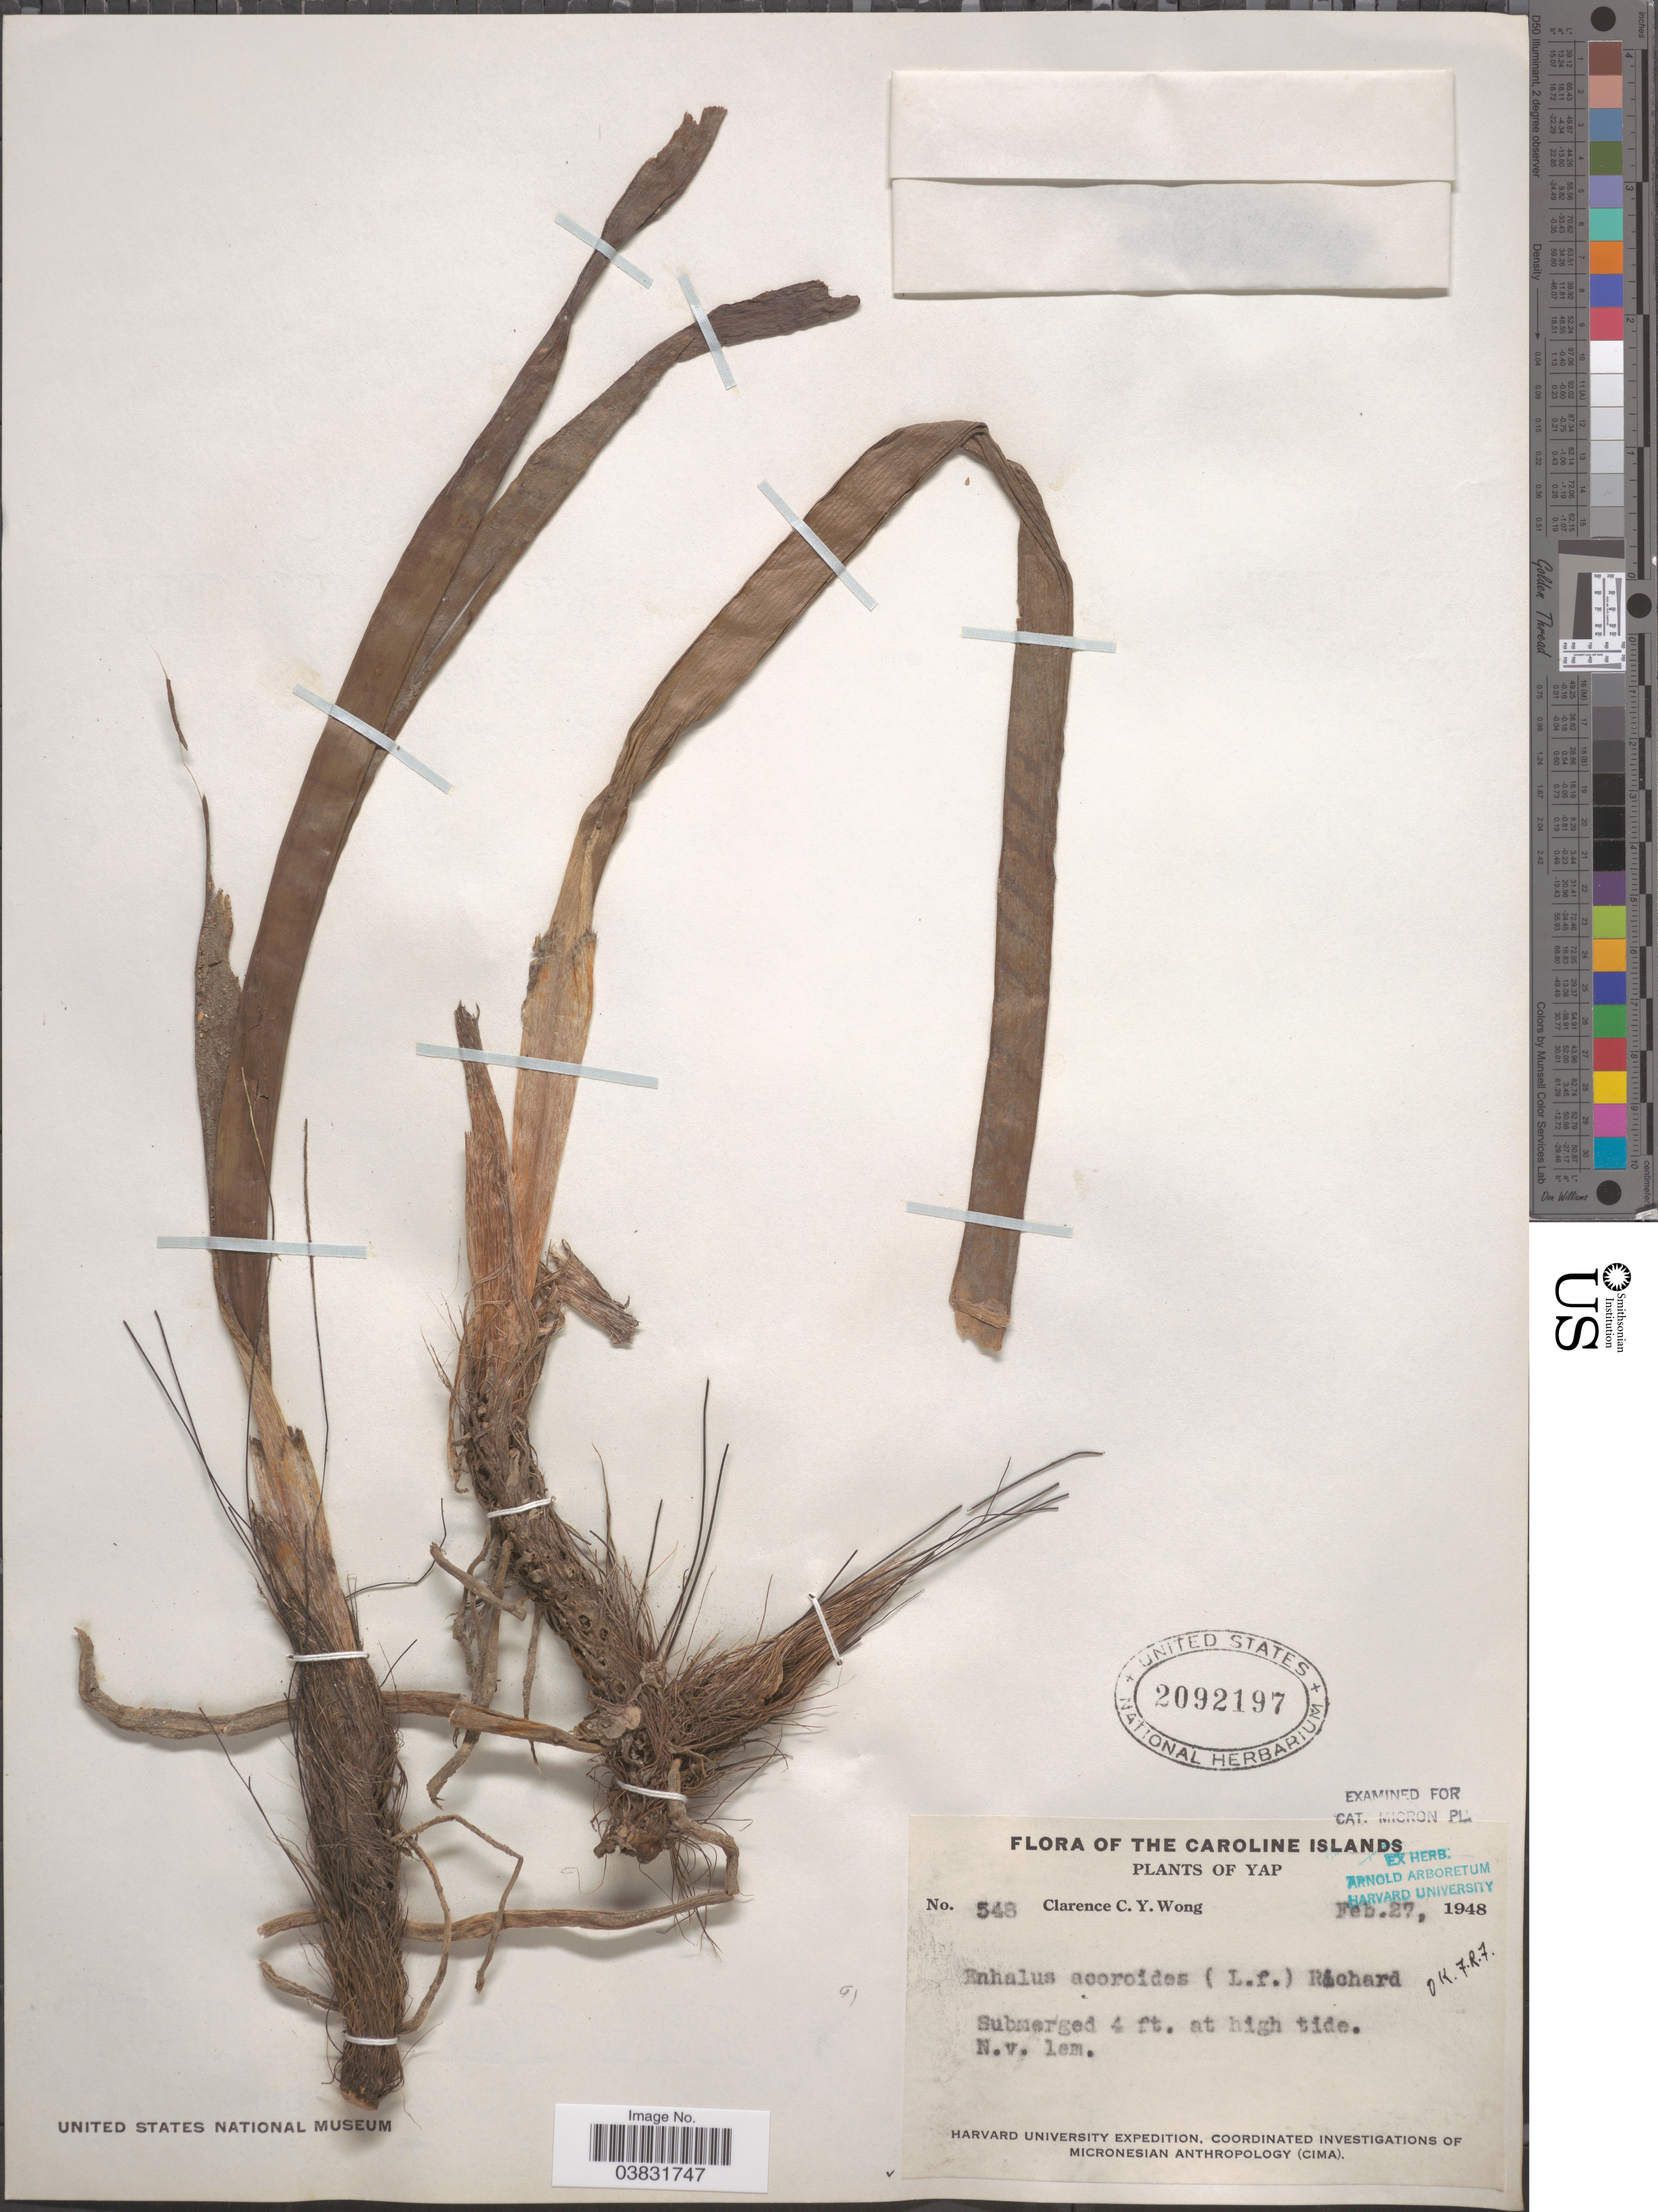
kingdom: Plantae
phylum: Tracheophyta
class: Liliopsida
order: Alismatales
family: Hydrocharitaceae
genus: Enhalus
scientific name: Enhalus acoroides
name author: (L. f.) Royle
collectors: C. Wong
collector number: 548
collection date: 1948-02-27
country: Micronesia, Federated States of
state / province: Yap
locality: The Caroline Islands.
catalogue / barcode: US 2092197